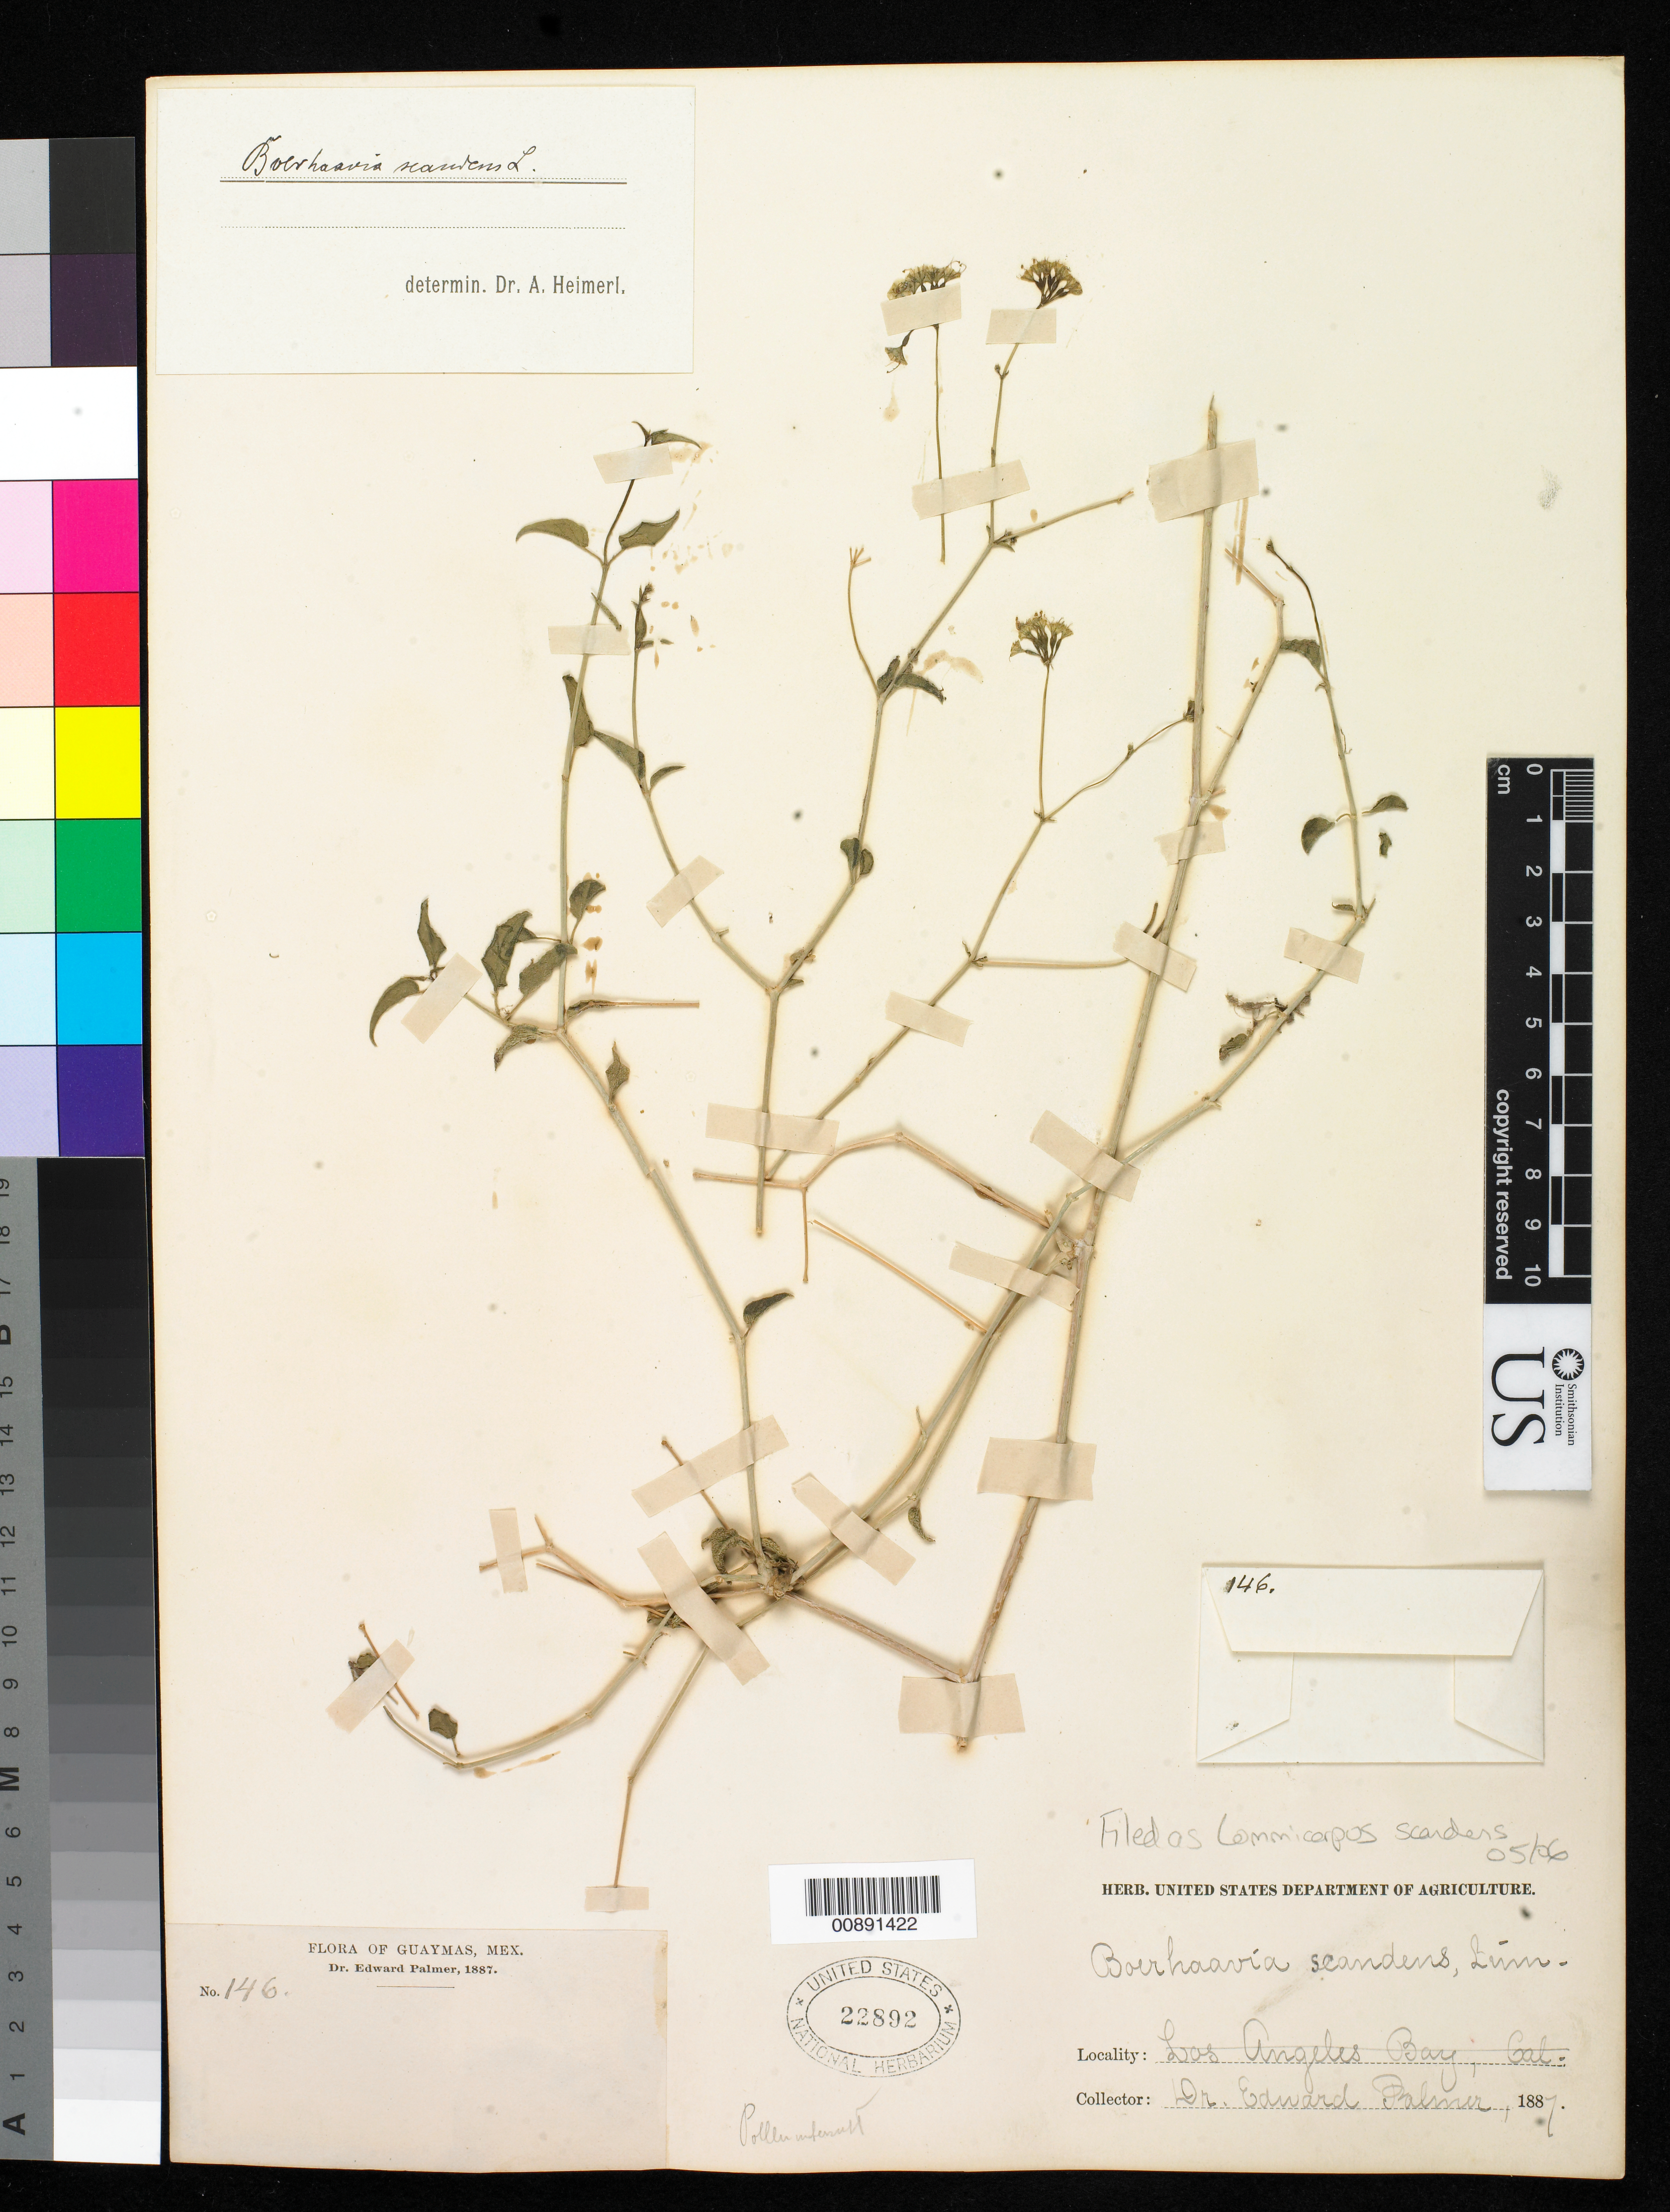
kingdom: Plantae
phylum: Tracheophyta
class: Magnoliopsida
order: Caryophyllales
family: Nyctaginaceae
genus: Commicarpus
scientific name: Commicarpus scandens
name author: (L.) Standl.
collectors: E. Palmer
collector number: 146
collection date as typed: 1887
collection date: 1887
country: Mexico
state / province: Sonora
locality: Guaymas, Sonora.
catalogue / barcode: US 22892